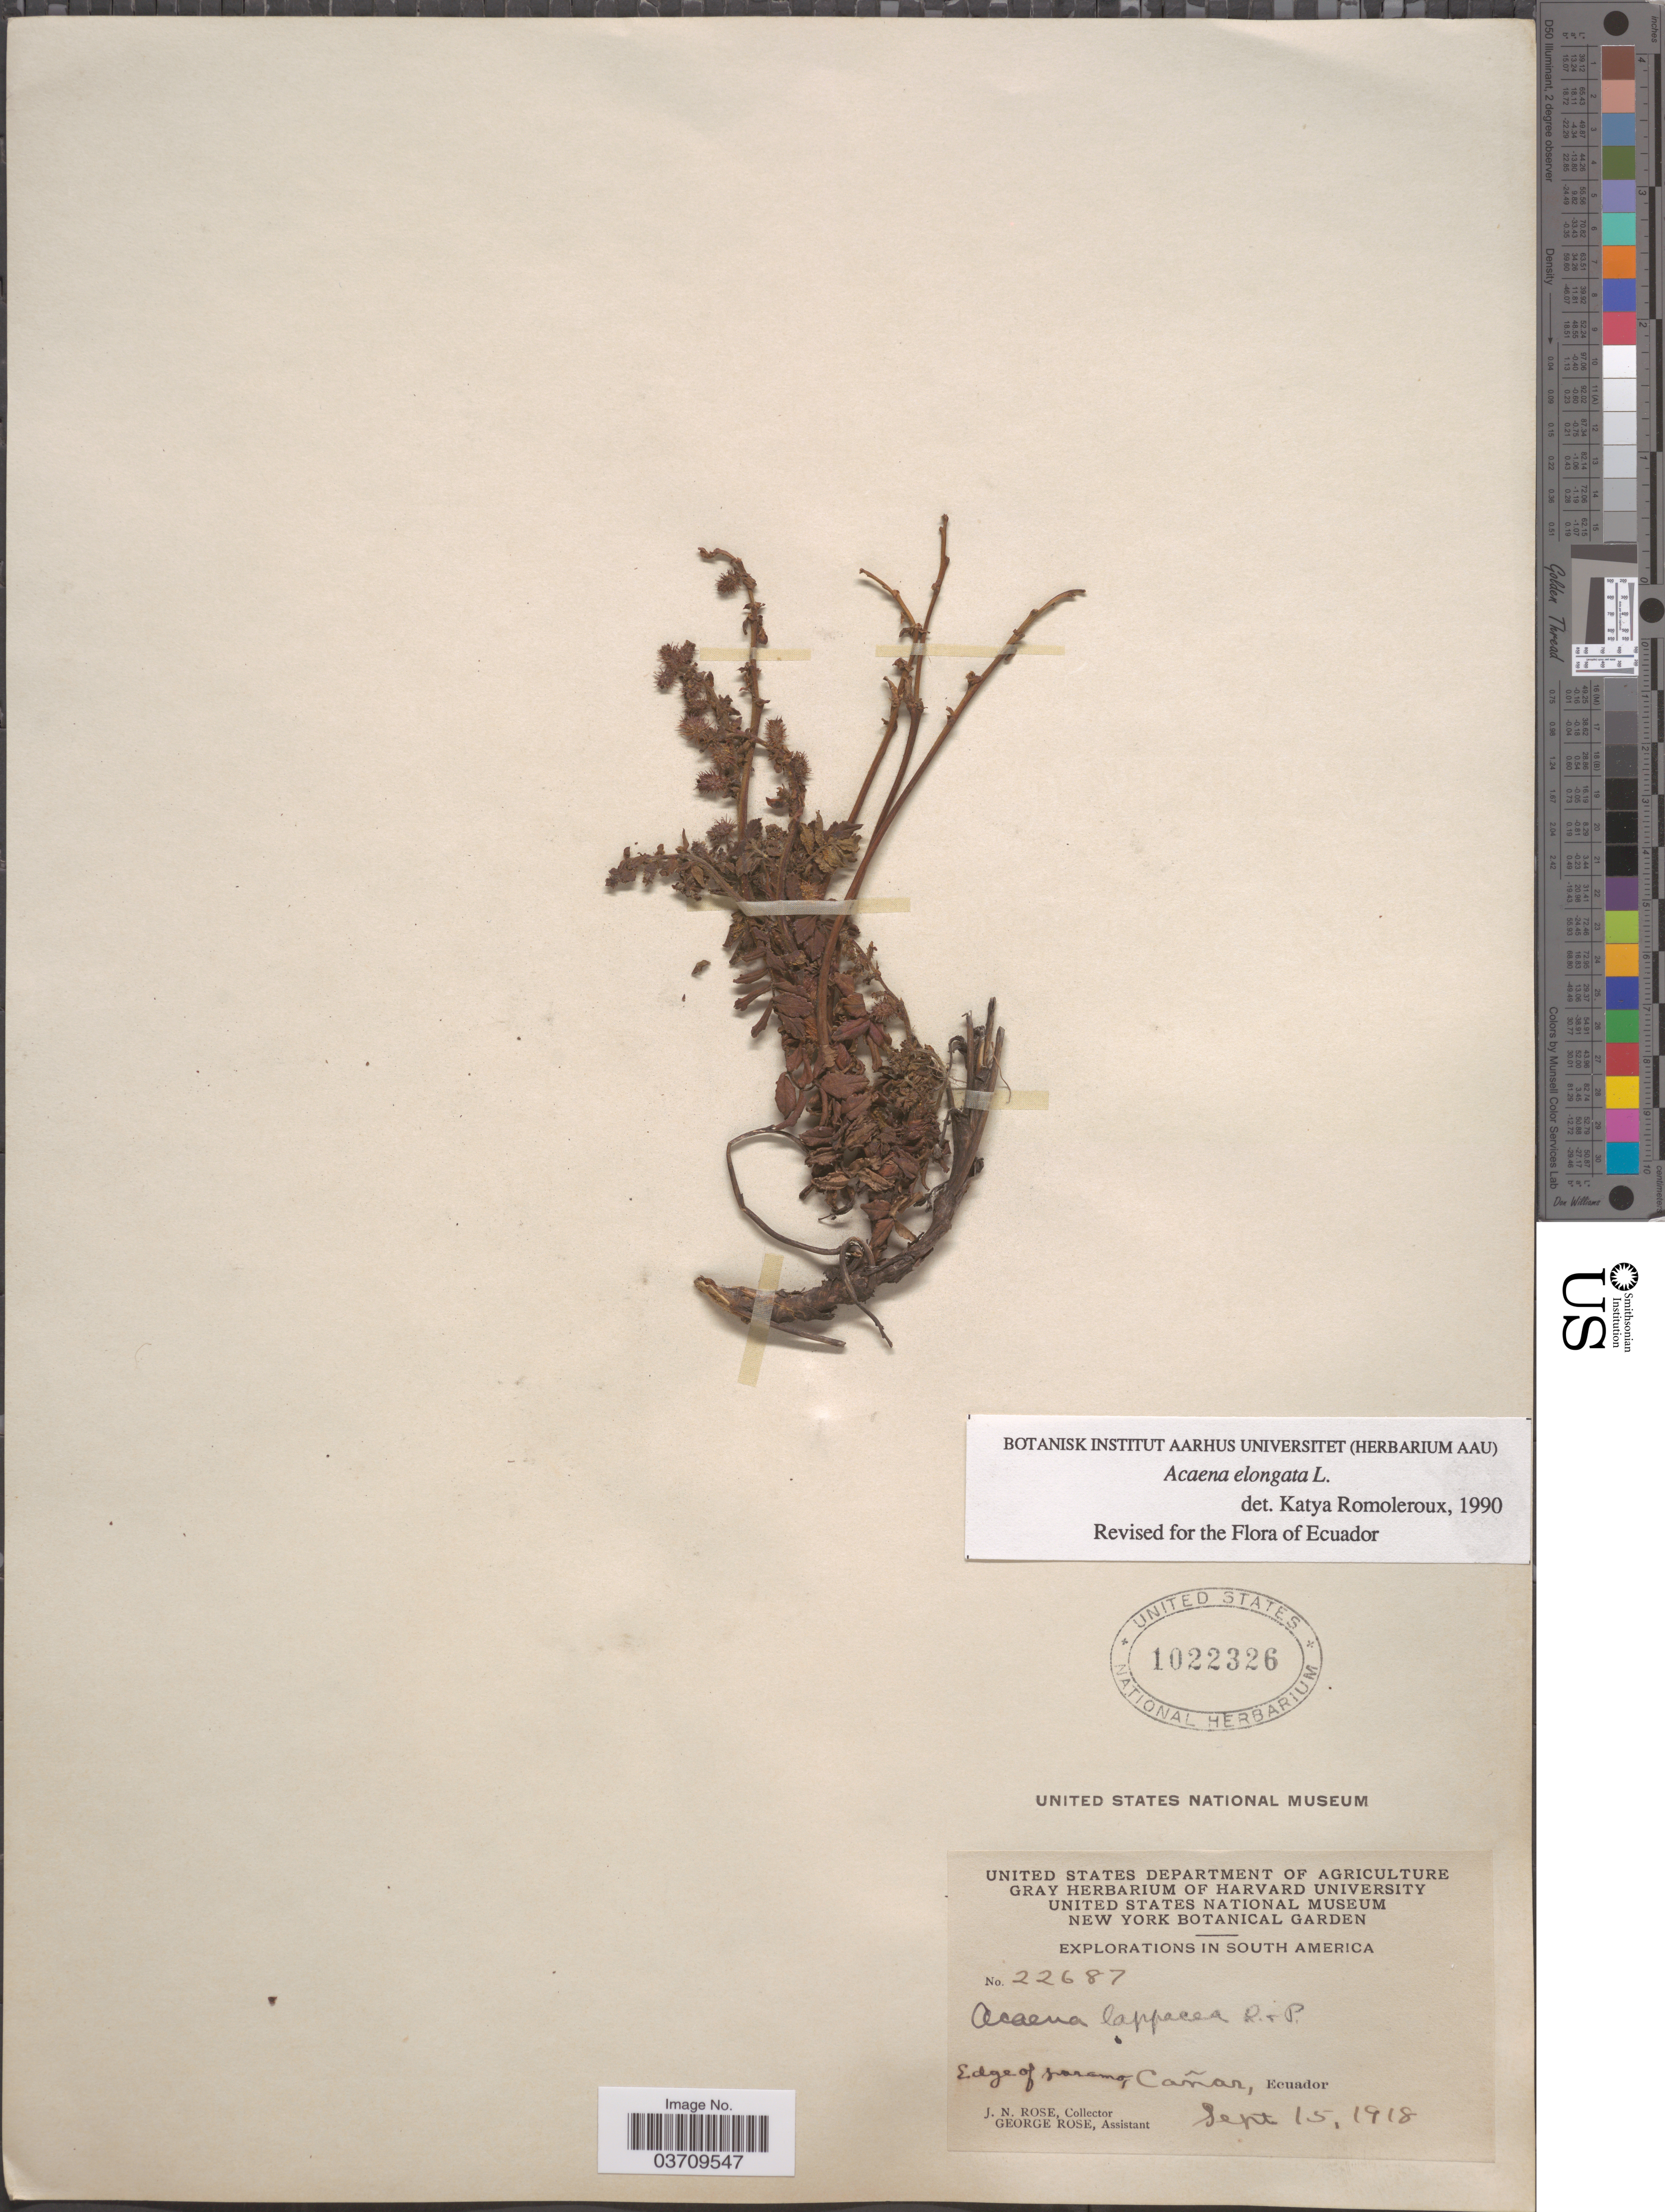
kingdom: Plantae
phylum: Tracheophyta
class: Magnoliopsida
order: Rosales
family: Rosaceae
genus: Acaena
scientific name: Acaena elongata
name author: L.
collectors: J. N. Rose & G. Rose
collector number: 22687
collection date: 1918-09-15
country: Ecuador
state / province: Cañar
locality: Edge of paramo.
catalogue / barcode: US 1022326